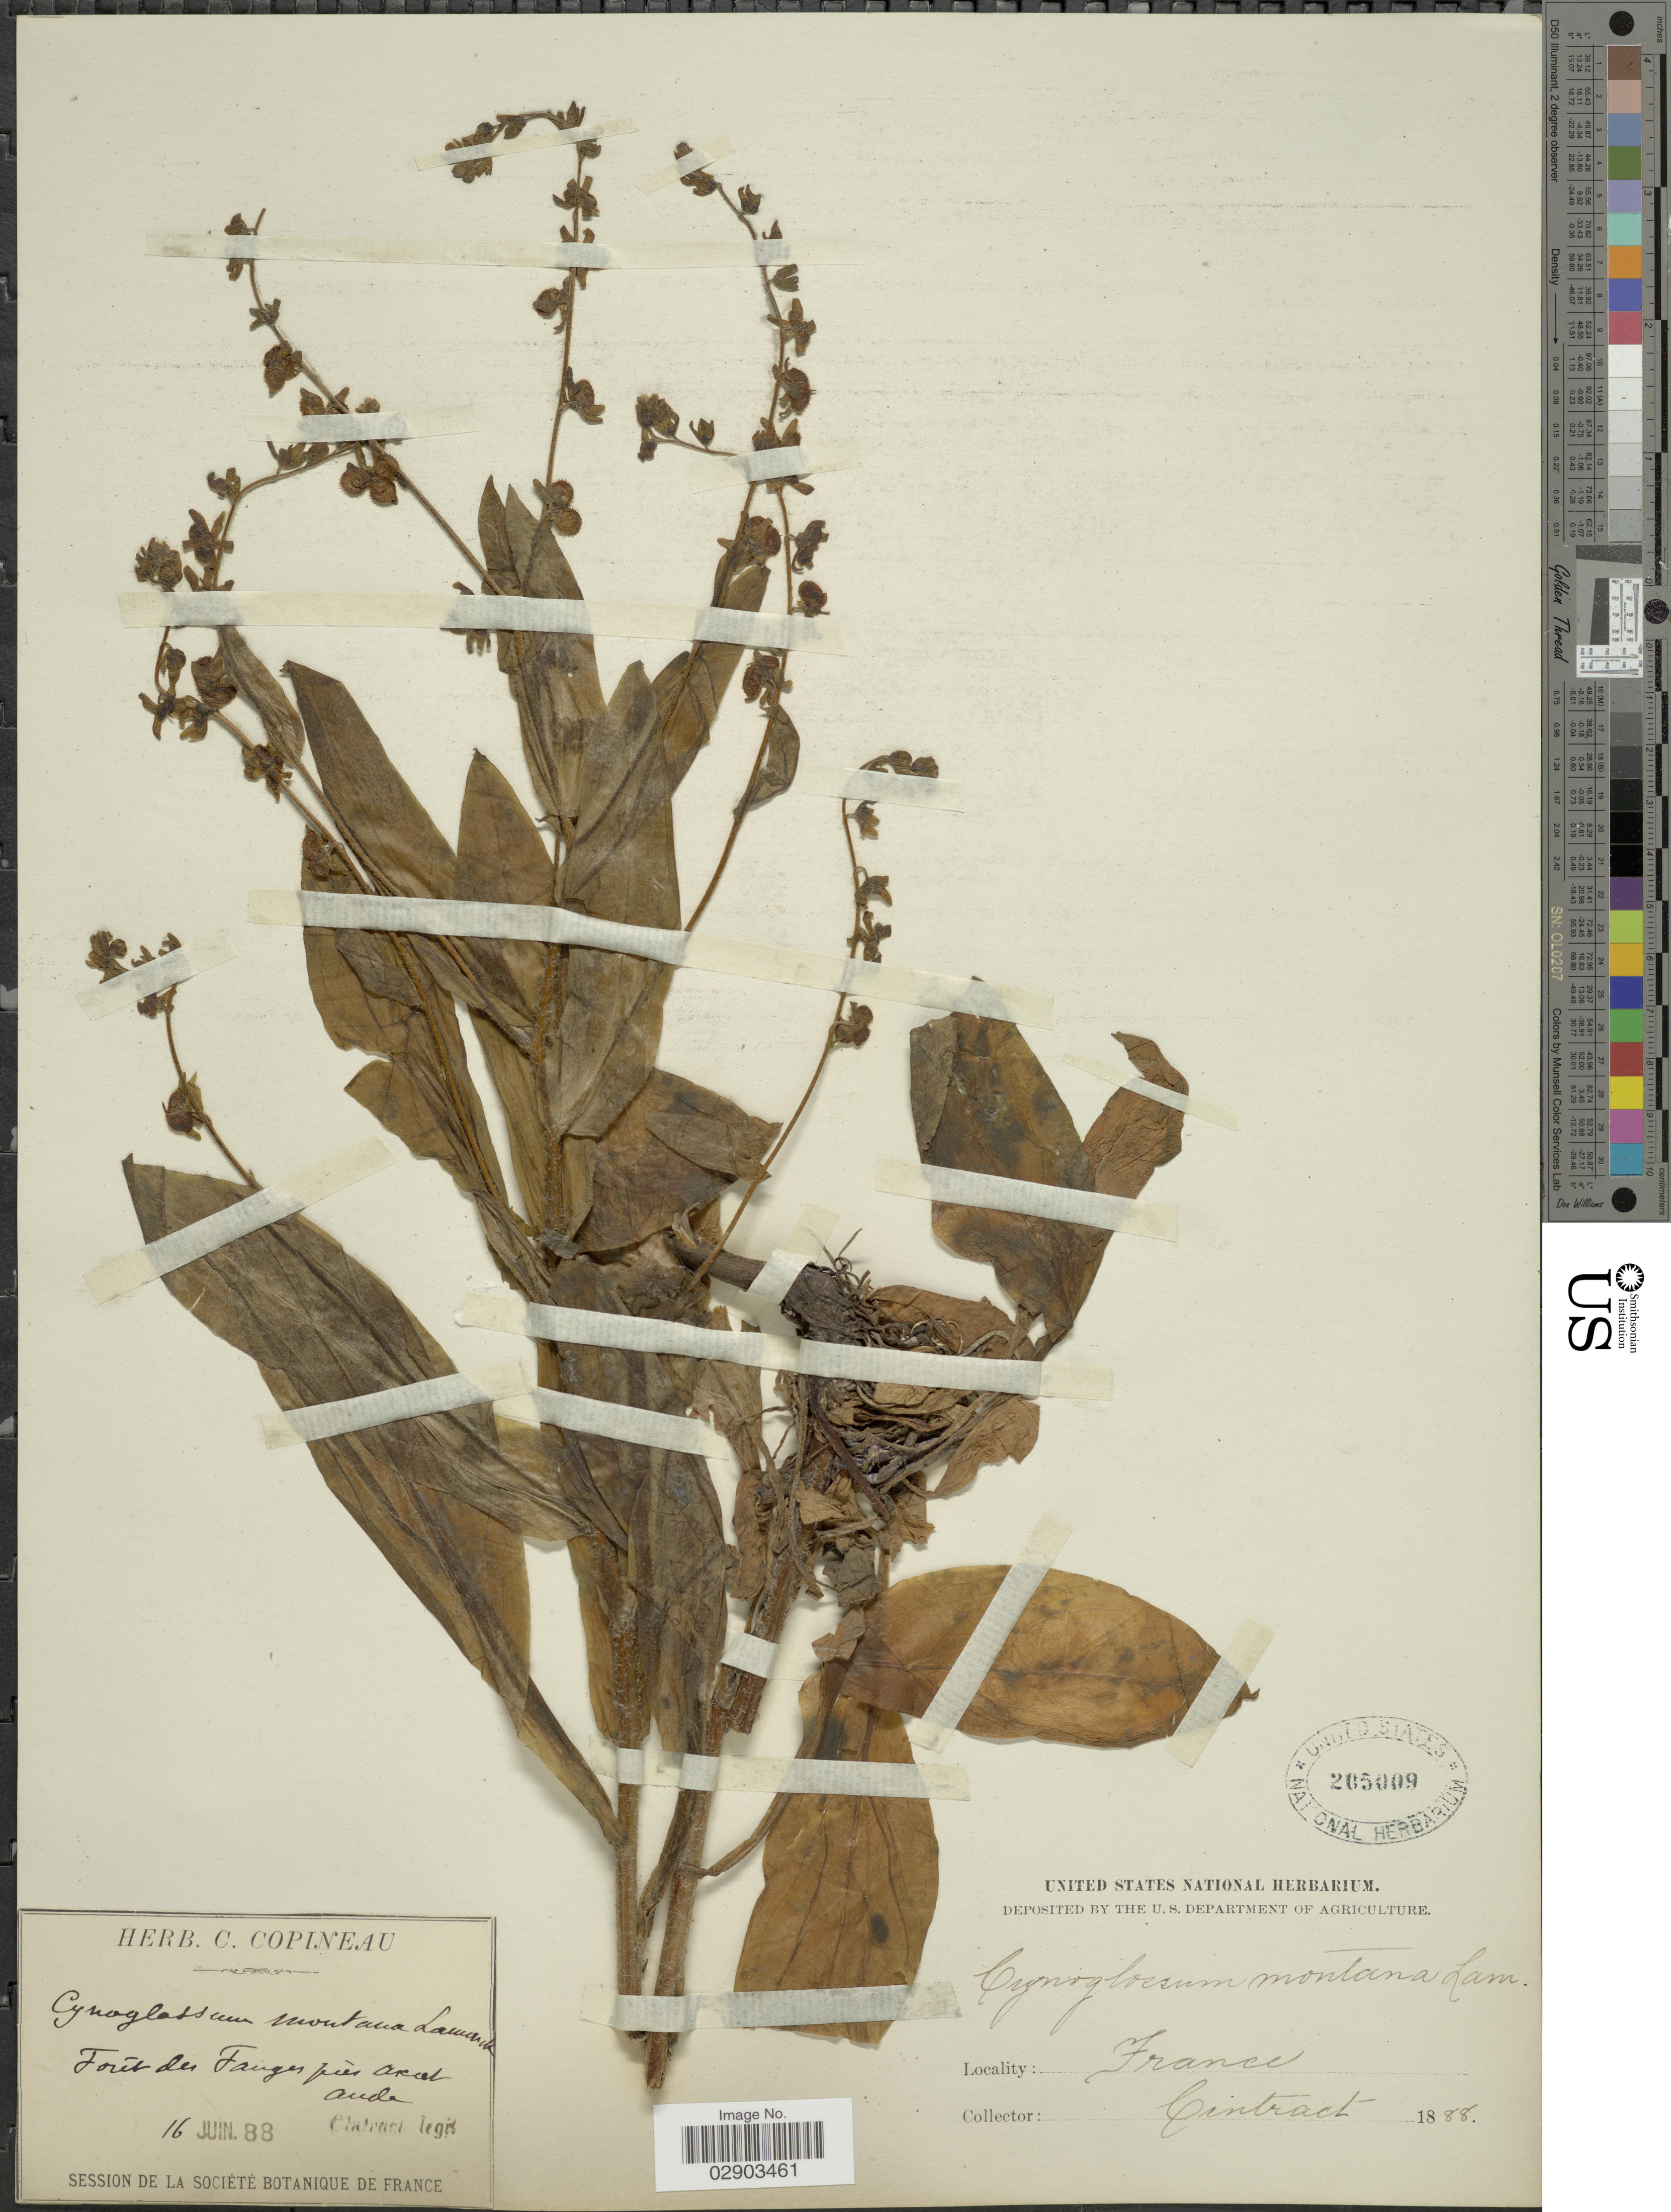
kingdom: Plantae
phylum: Tracheophyta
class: Magnoliopsida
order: Boraginales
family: Boraginaceae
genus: Cynoglossum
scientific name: Cynoglossum montanum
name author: L.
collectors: Cintract, --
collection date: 1888-06-16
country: France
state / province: Occitanie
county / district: Aude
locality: Forêt des Fanges près Axat, Aude.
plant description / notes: Corrected "Forêt des Fauges près acel aude" to "Forêt des Fanges près Axat, Aude."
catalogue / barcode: US 205009